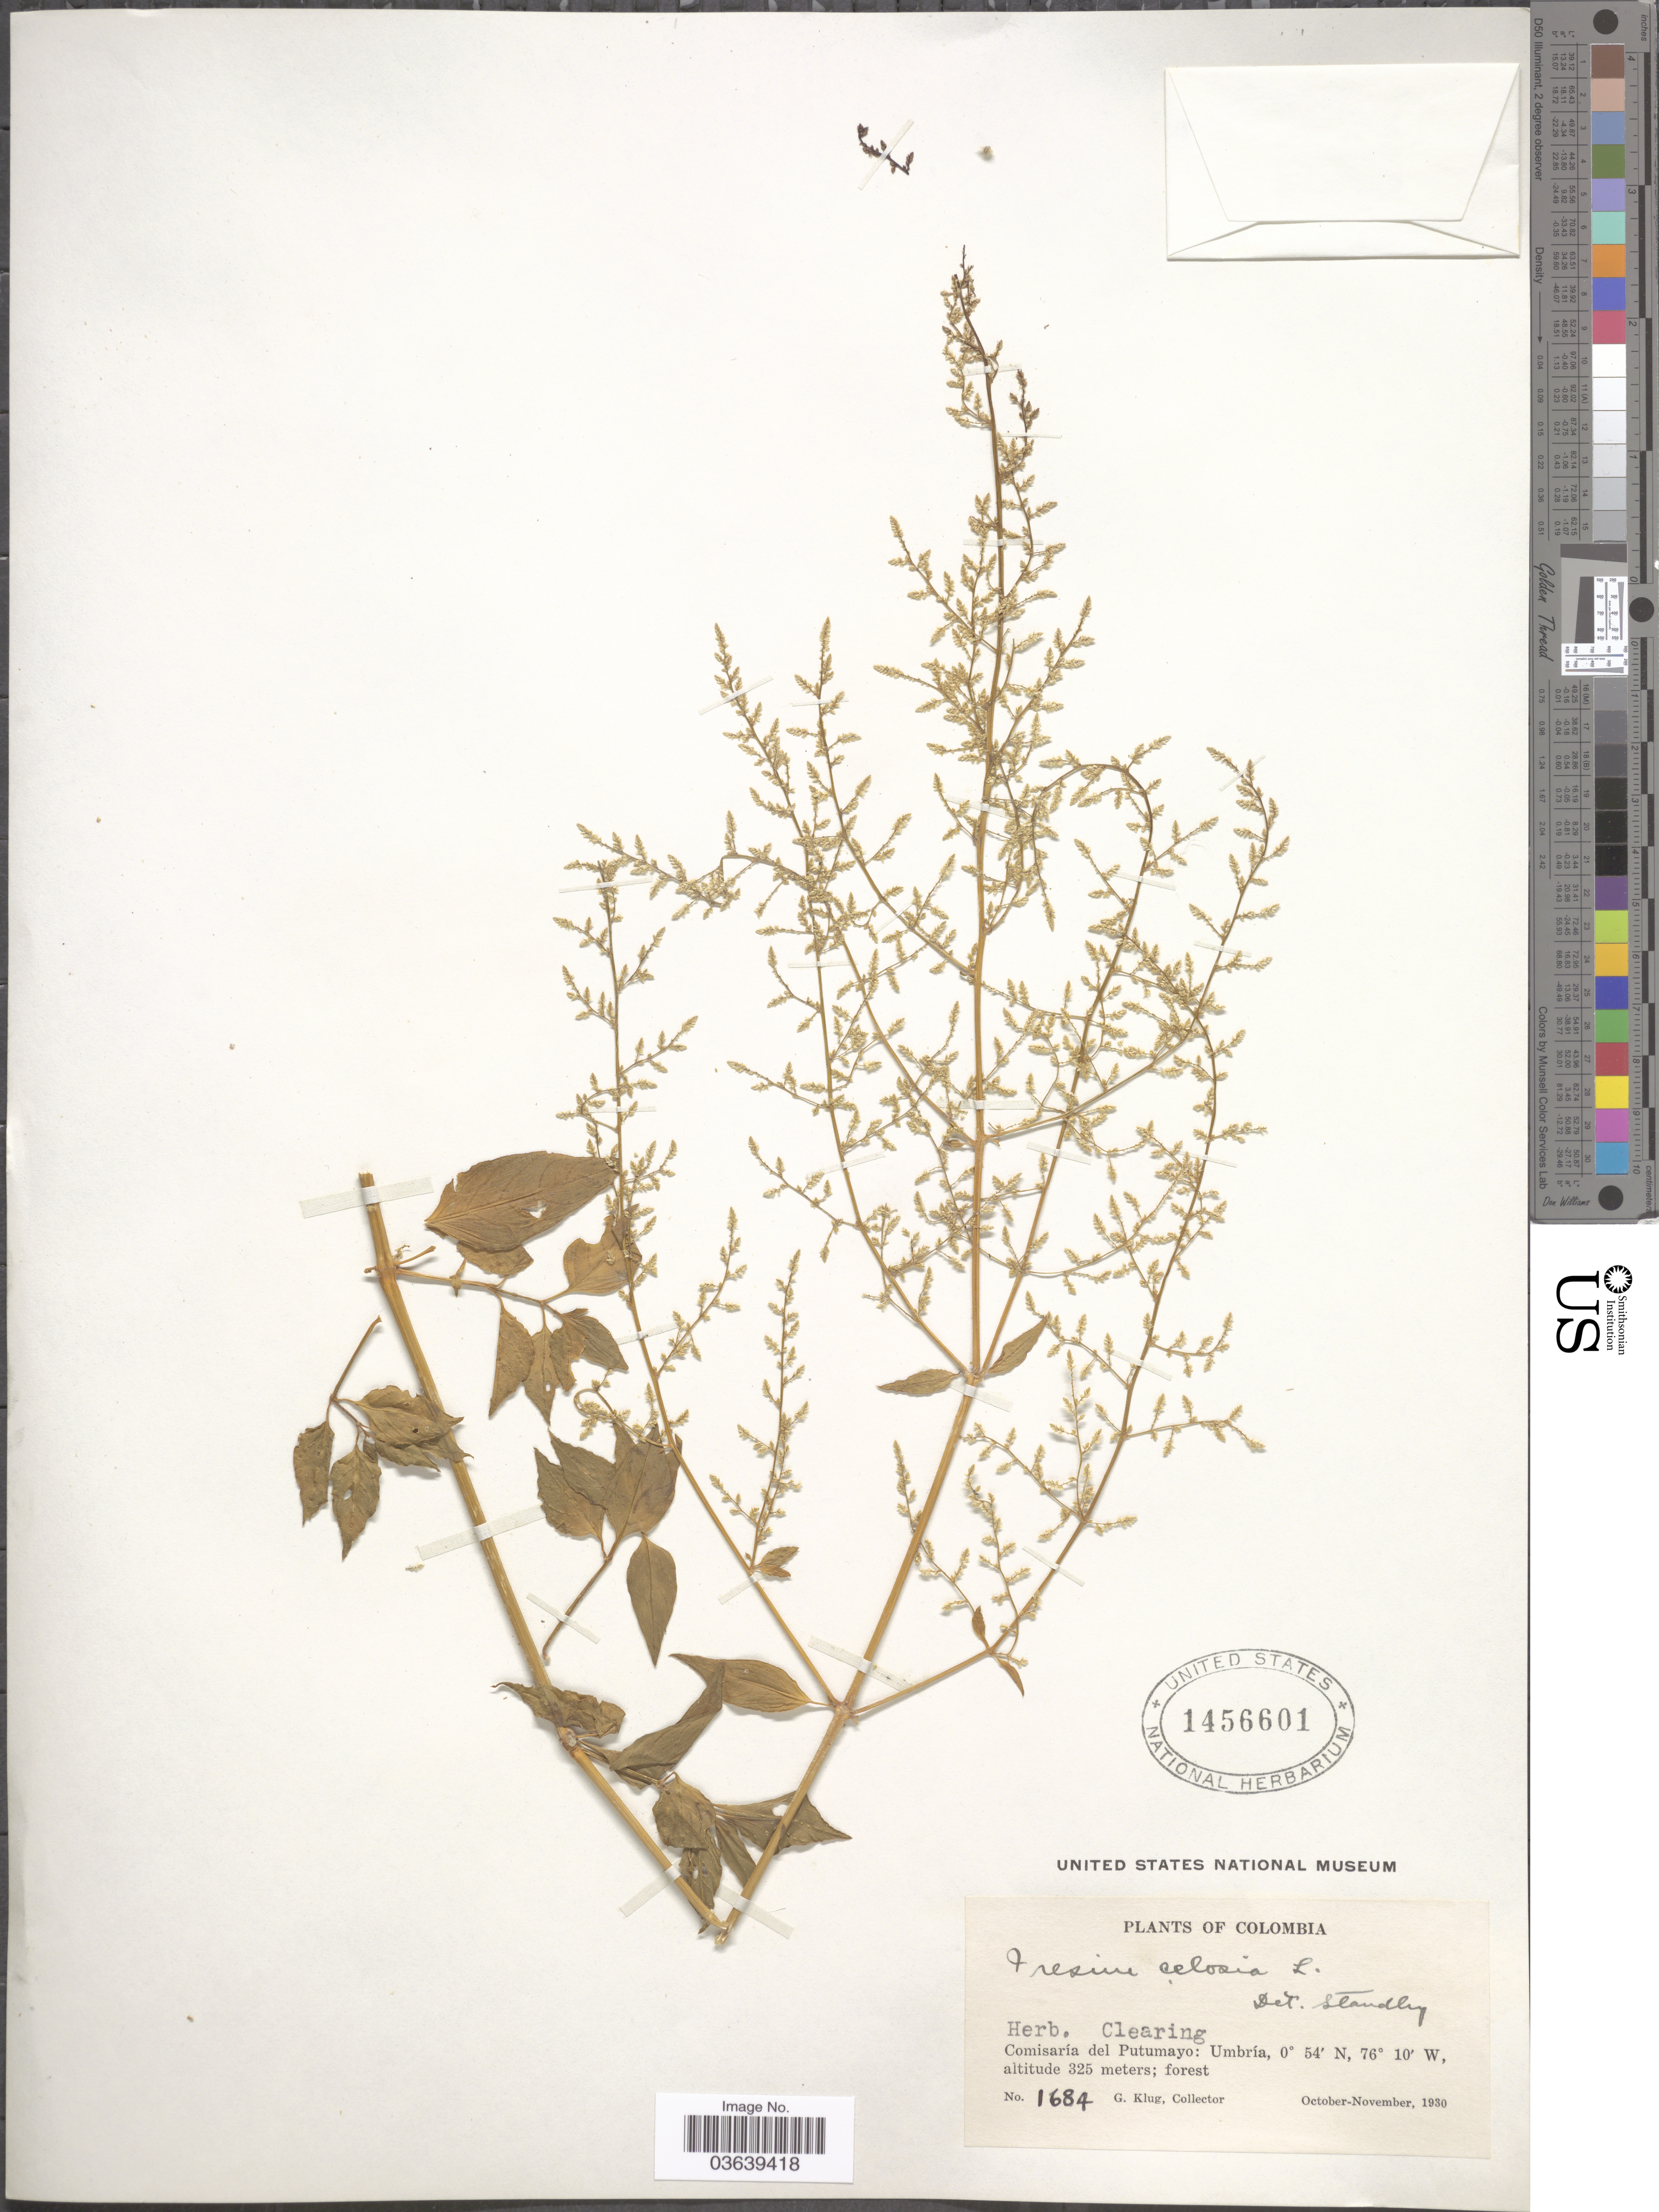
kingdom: Plantae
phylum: Tracheophyta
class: Magnoliopsida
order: Caryophyllales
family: Amaranthaceae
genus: Iresine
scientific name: Iresine celosia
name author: L.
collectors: G. Klug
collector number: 1684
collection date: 1930-10/1930-11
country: Colombia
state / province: Putumayo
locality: Comisaría del Putumayo: Umbría.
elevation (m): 325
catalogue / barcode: US 1456601